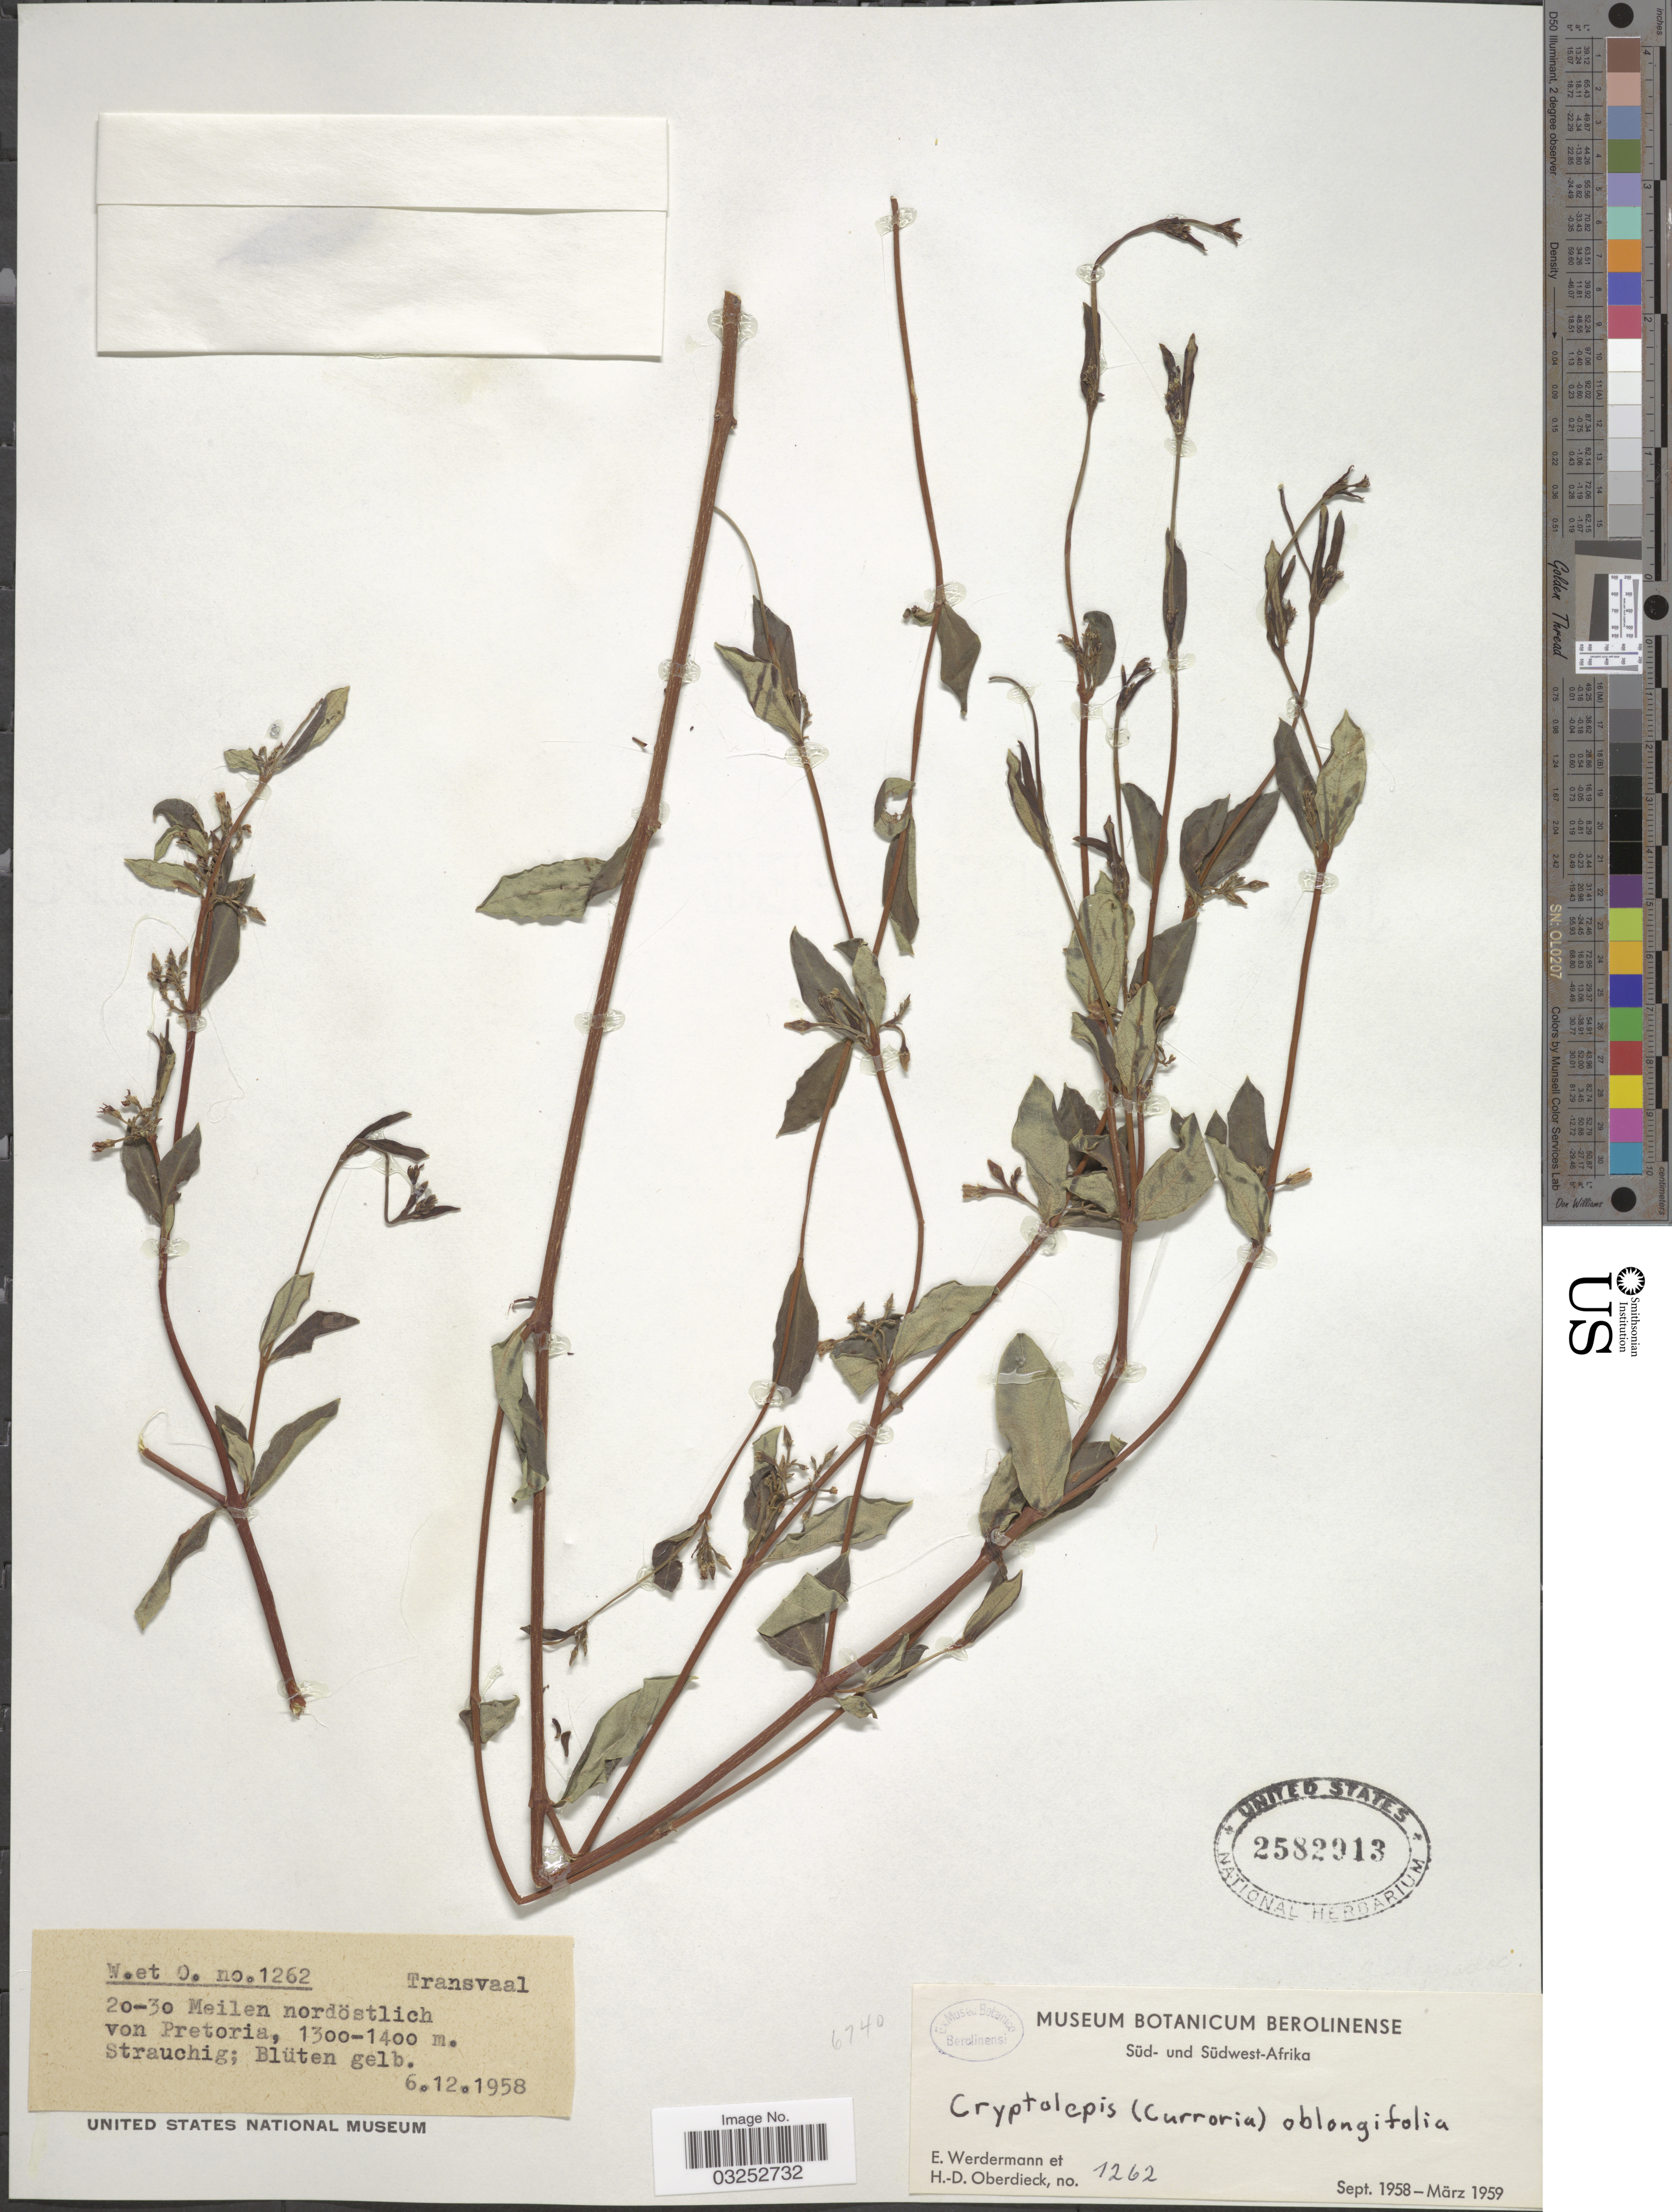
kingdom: Plantae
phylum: Tracheophyta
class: Magnoliopsida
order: Gentianales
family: Apocynaceae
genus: Cryptolepis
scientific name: Cryptolepis oblongifolia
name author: (Meisn.) Schltr.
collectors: E. Werdermann & H. Oberdieck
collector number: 1262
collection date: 1958-12-06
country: South Africa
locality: Transvaal, 20-30 Meilen nordöstlich von Pretoria, Süd-Afrika.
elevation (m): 1300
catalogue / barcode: US 2582913